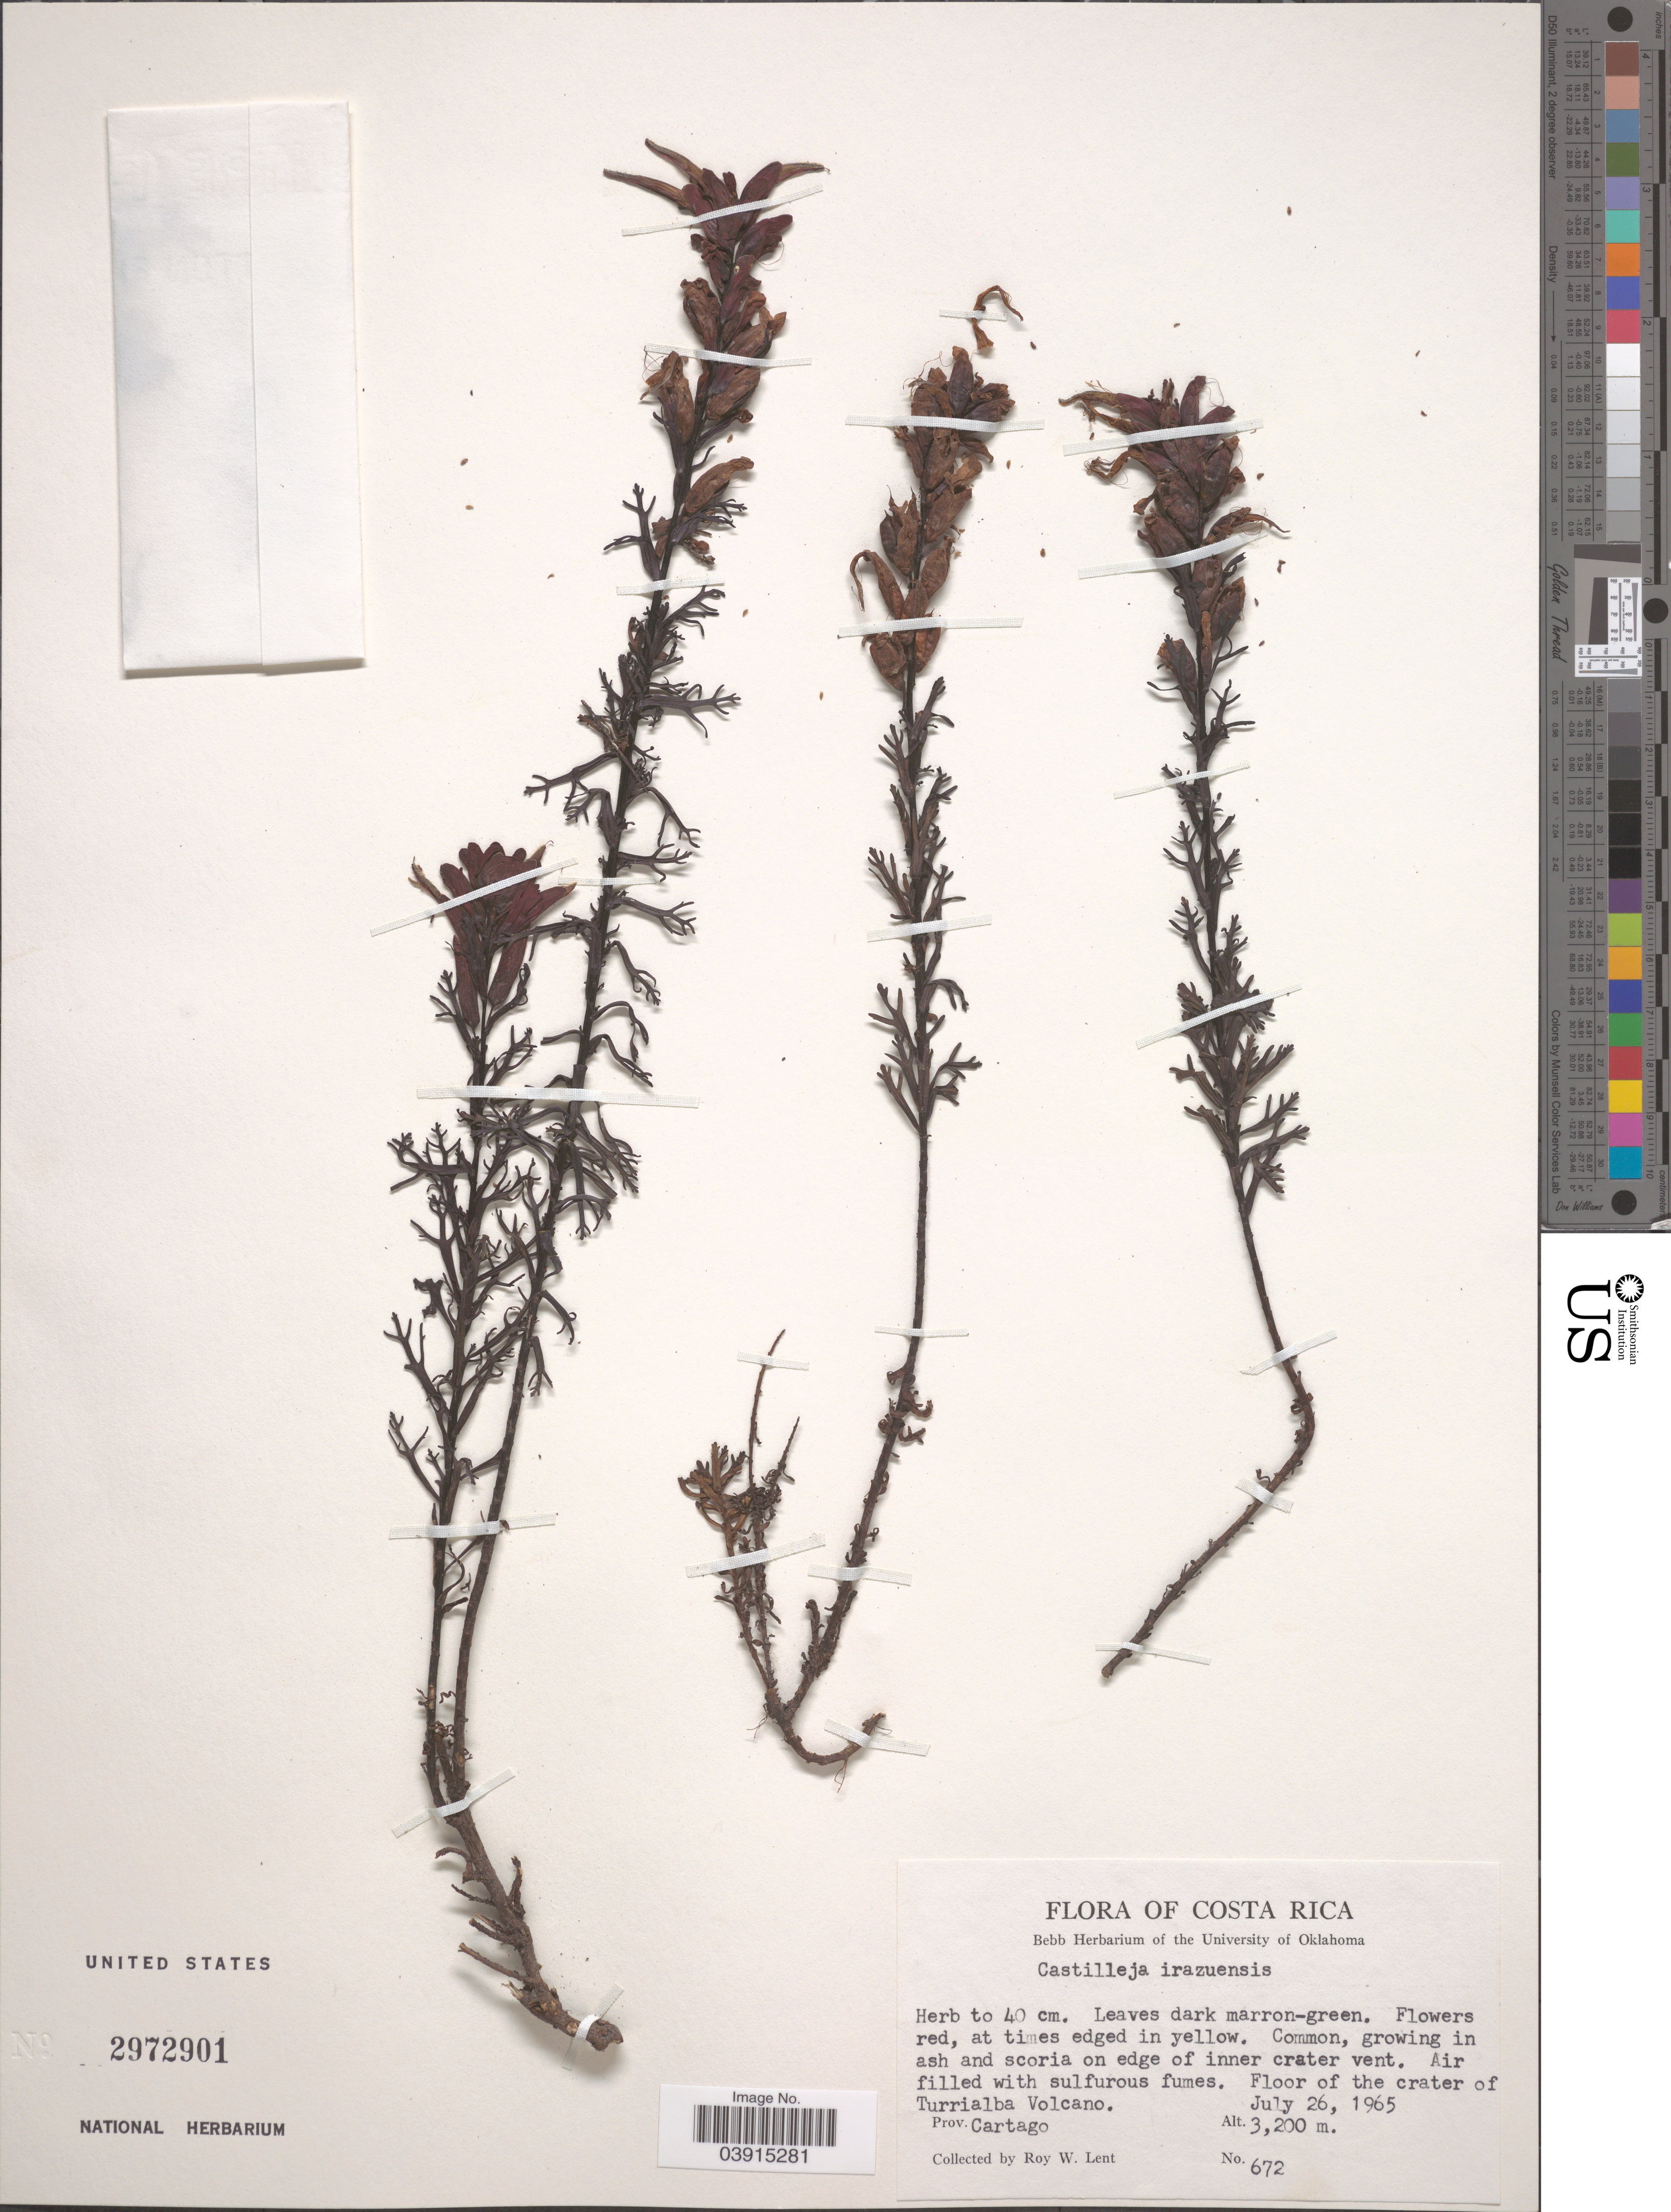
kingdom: Plantae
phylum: Tracheophyta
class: Magnoliopsida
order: Lamiales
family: Orobanchaceae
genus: Castilleja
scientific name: Castilleja irazuensis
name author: Oerst.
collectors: R. W. Lent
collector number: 672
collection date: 1965-07-26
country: Costa Rica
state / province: Cartago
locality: Floor of the crater of Turrialba Volcano.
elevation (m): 3200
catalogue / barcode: US 2972901